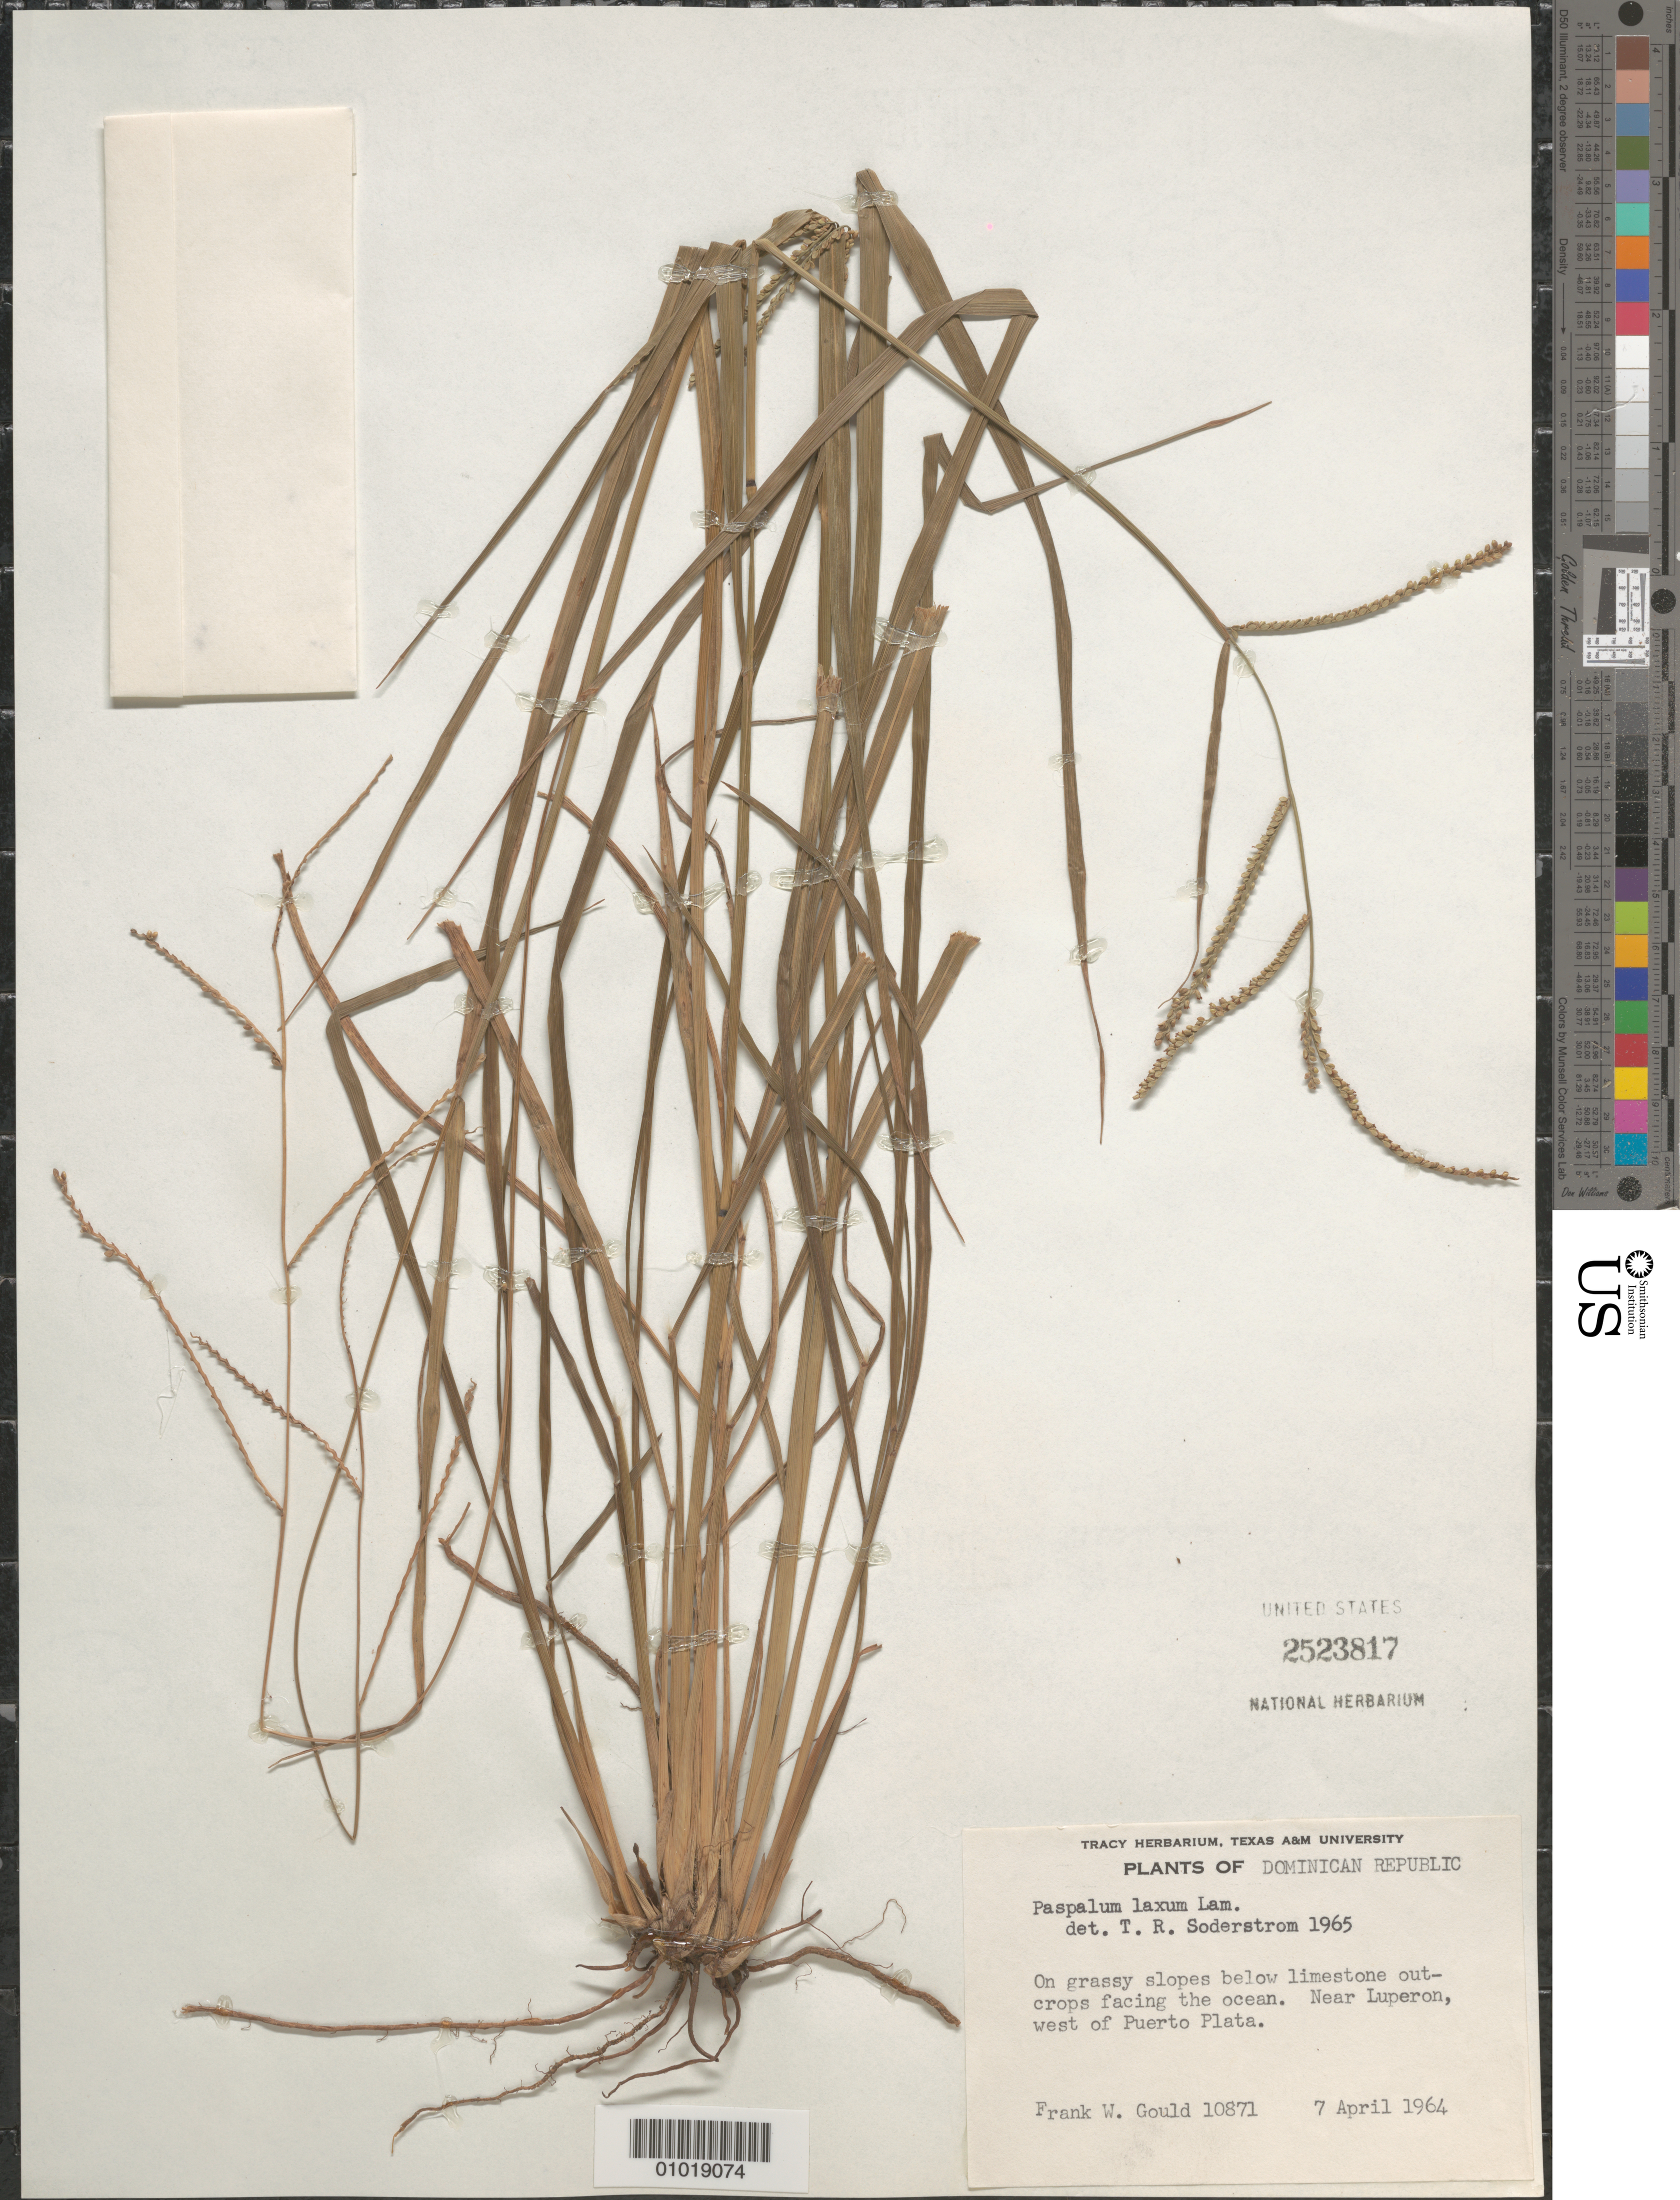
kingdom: Plantae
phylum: Tracheophyta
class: Liliopsida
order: Poales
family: Poaceae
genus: Paspalum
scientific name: Paspalum laxum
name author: Lam.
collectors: F. W. Gould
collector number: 10871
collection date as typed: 07 Apr 1964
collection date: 1964-04-07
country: Dominican Republic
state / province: Puerto Plata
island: Hispaniola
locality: Near Luperon, W of Puerto Plata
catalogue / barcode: US 2523817